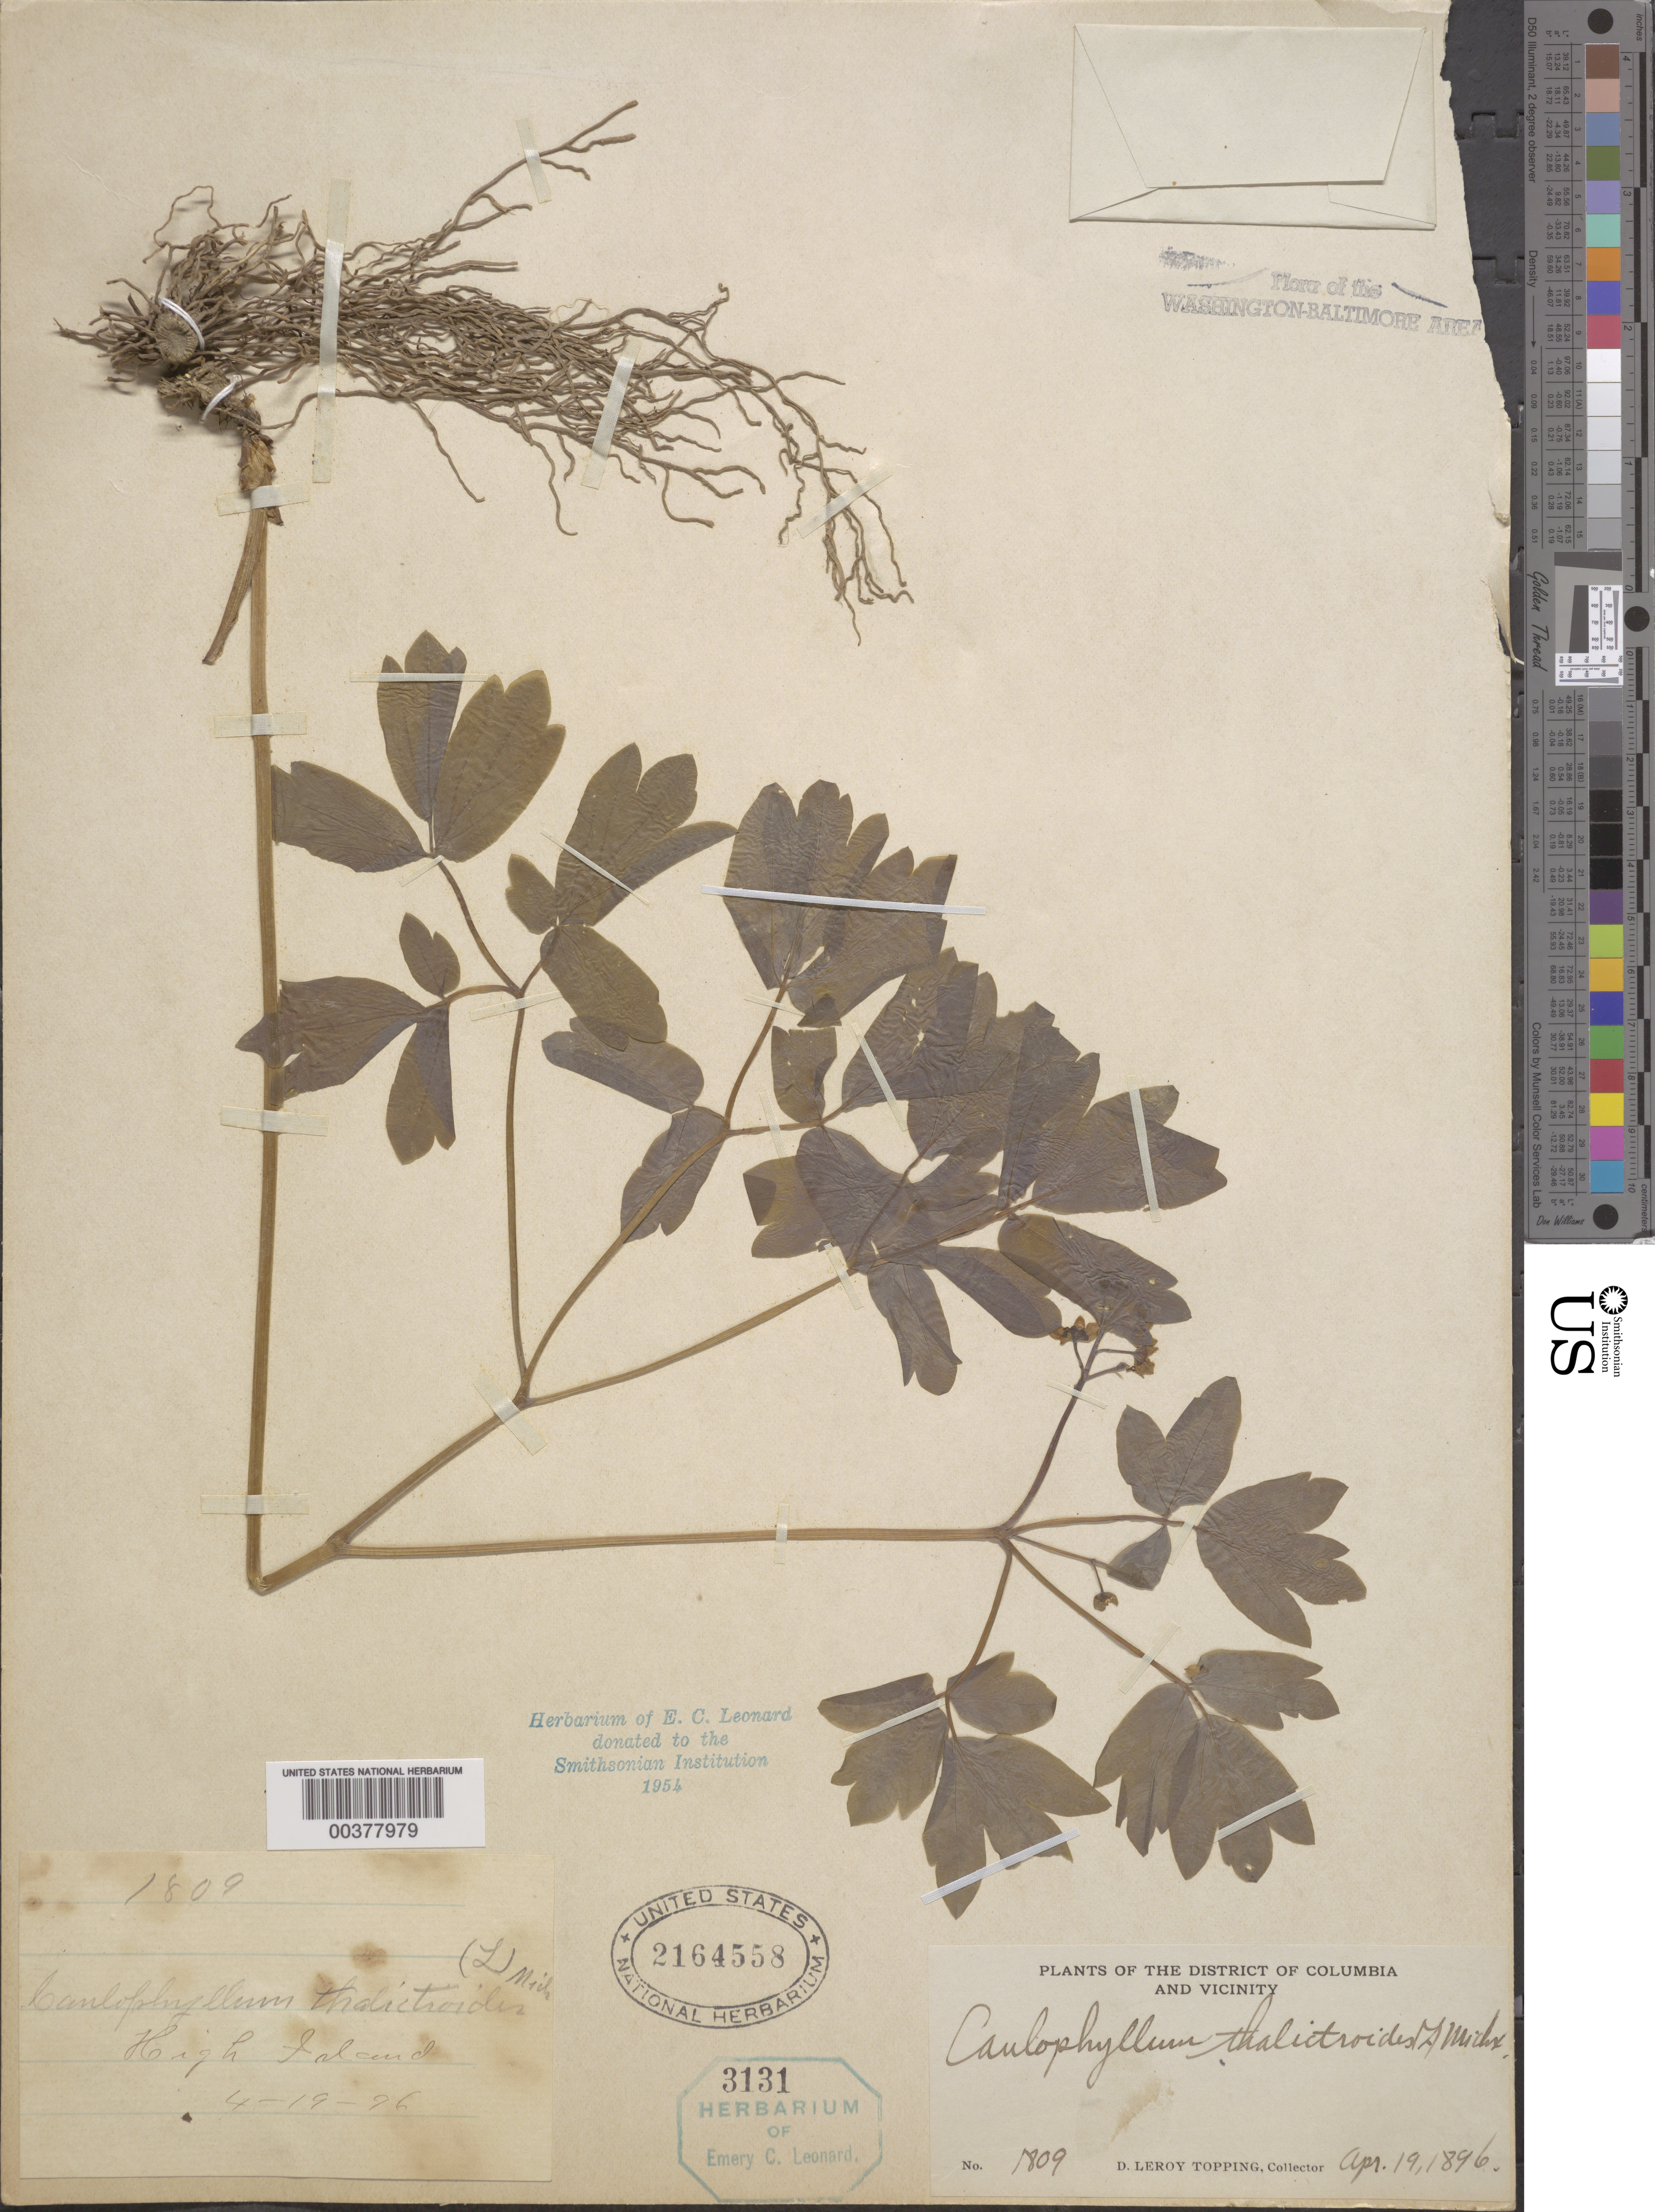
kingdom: Plantae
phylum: Tracheophyta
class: Magnoliopsida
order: Ranunculales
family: Berberidaceae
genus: Caulophyllum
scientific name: Caulophyllum thalictroides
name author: (L.) Michx.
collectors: D. L. Topping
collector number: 1809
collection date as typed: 19 Apr 1896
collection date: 1896-04-19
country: United States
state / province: Maryland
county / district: Montgomery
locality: High Island C. & O. Canal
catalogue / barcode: US 2164558